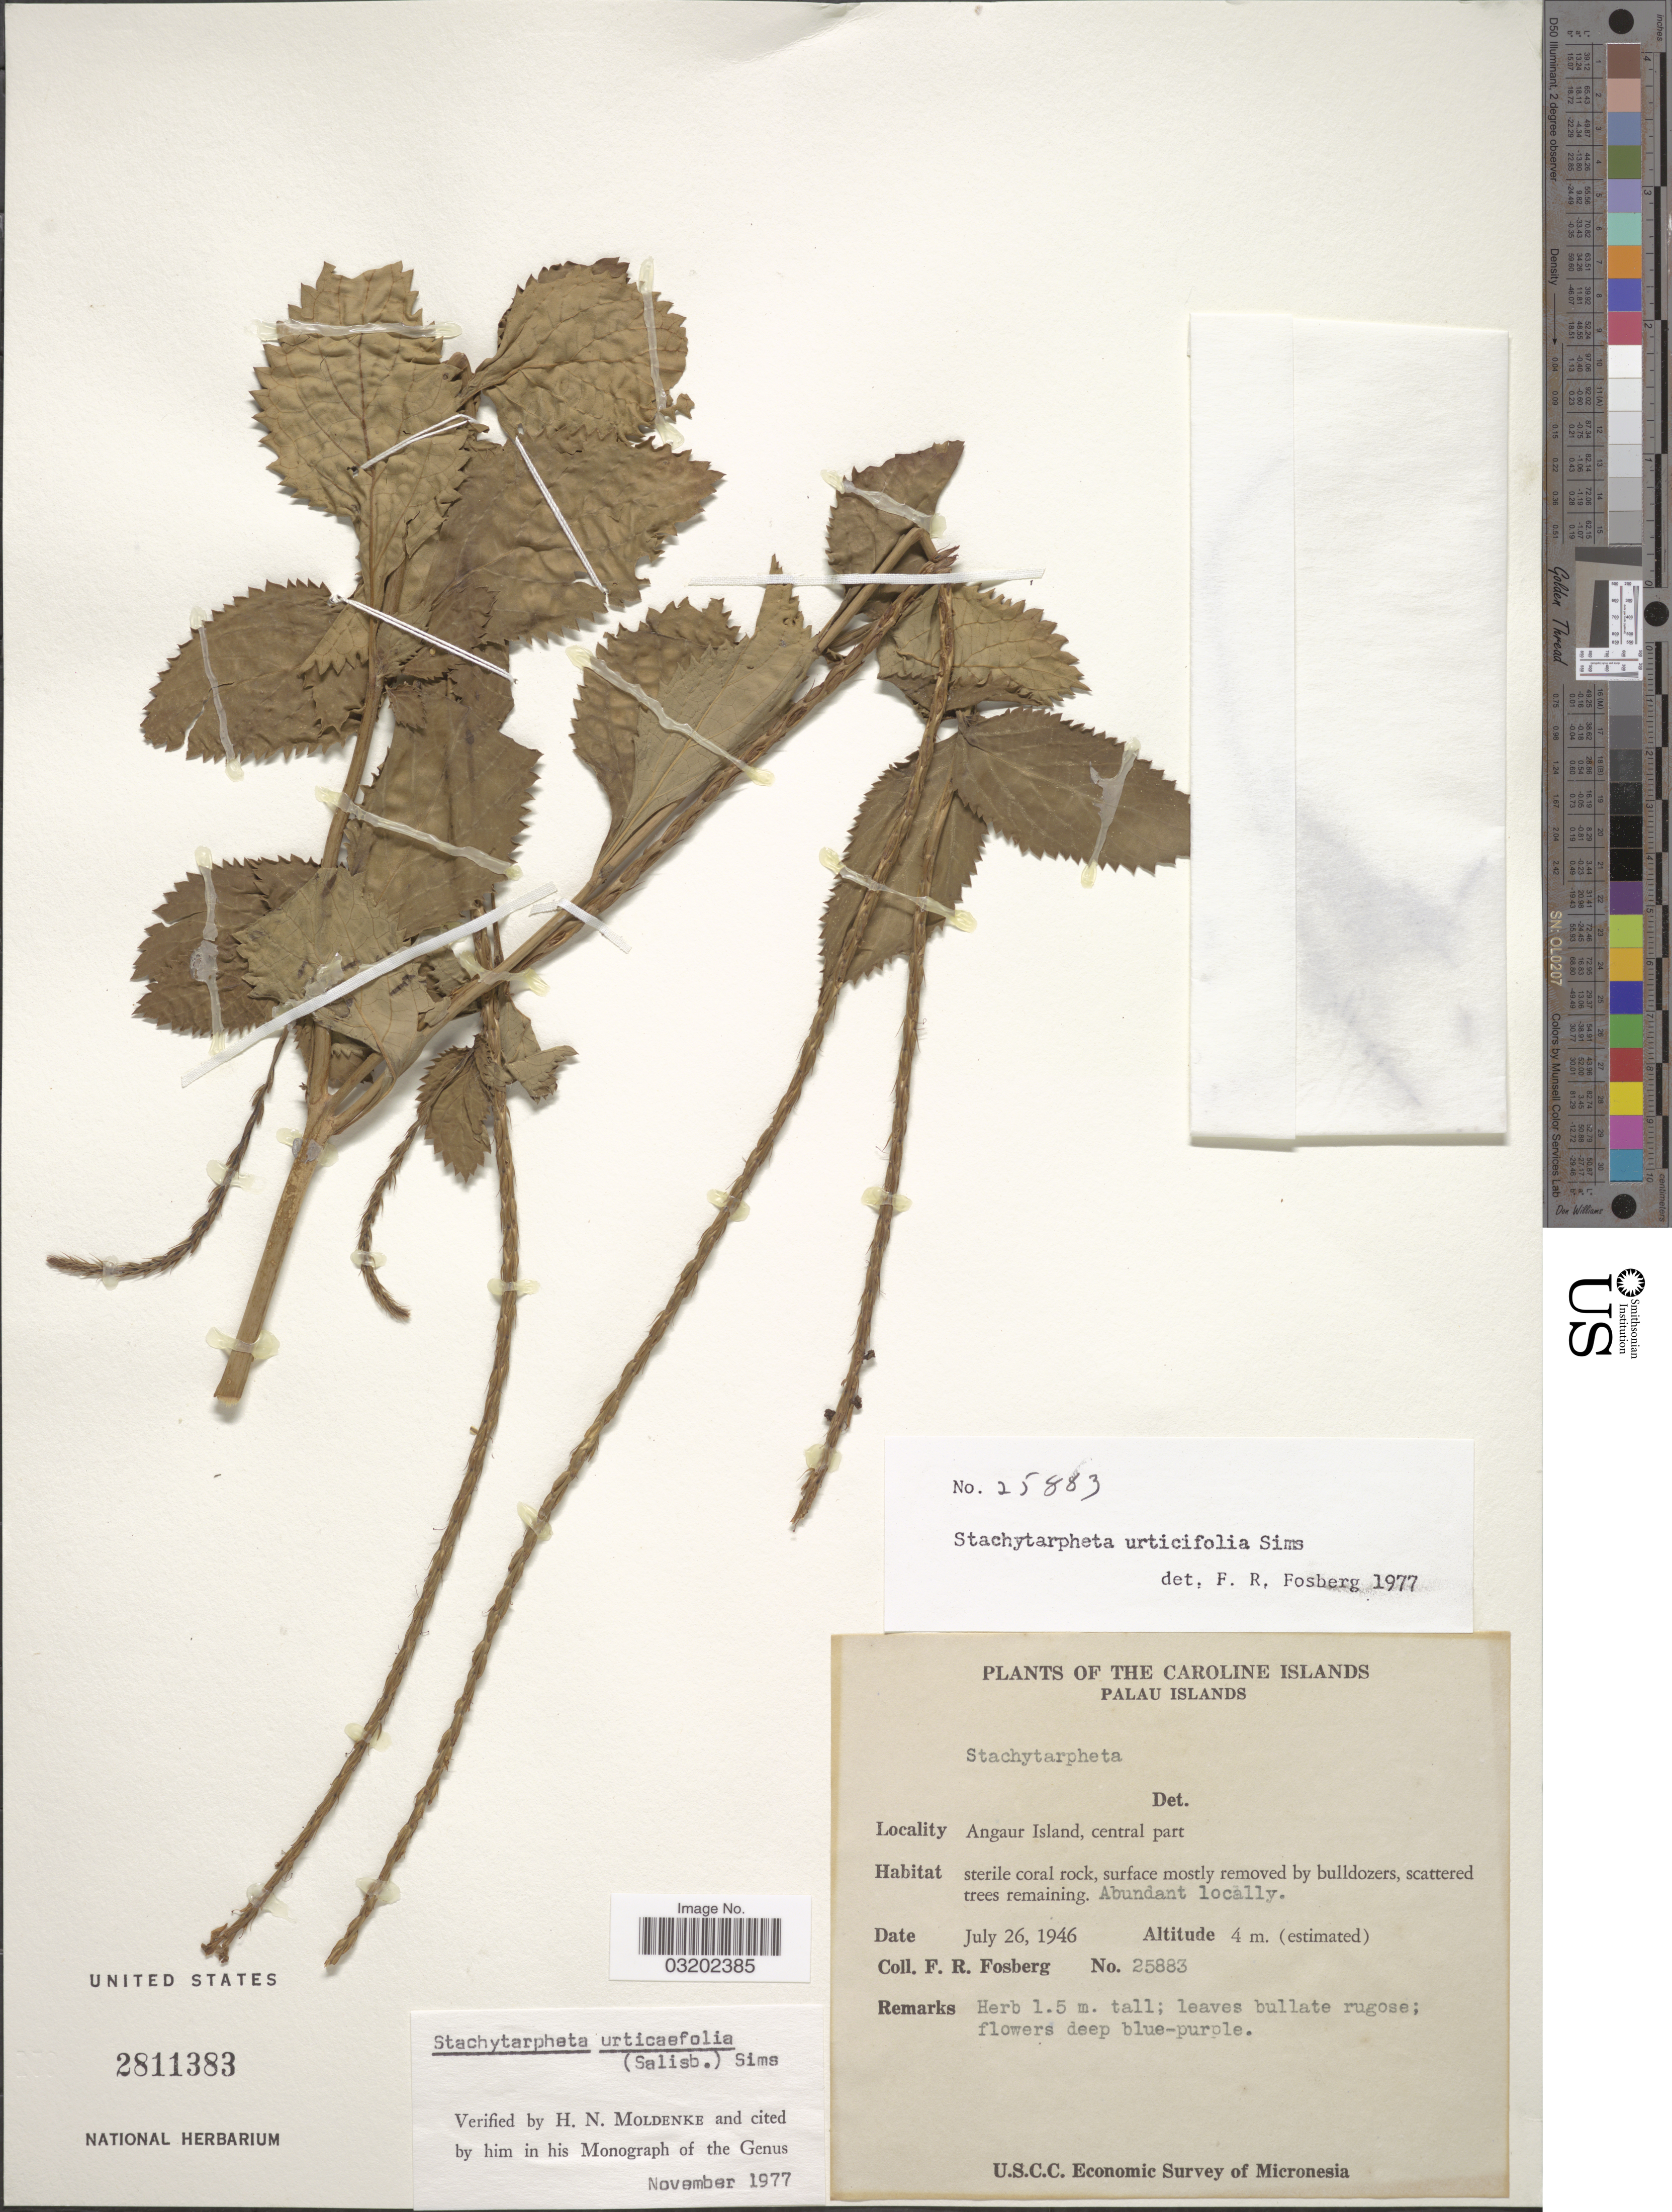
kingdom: Plantae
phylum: Tracheophyta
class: Magnoliopsida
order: Lamiales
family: Verbenaceae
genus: Stachytarpheta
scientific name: Stachytarpheta urticifolia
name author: Sims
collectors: F. R. Fosberg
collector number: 25883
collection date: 1946-07-26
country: Palau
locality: The Caroline Islands. Palau Islands. Angaur Island, central part.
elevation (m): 4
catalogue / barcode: US 2811383